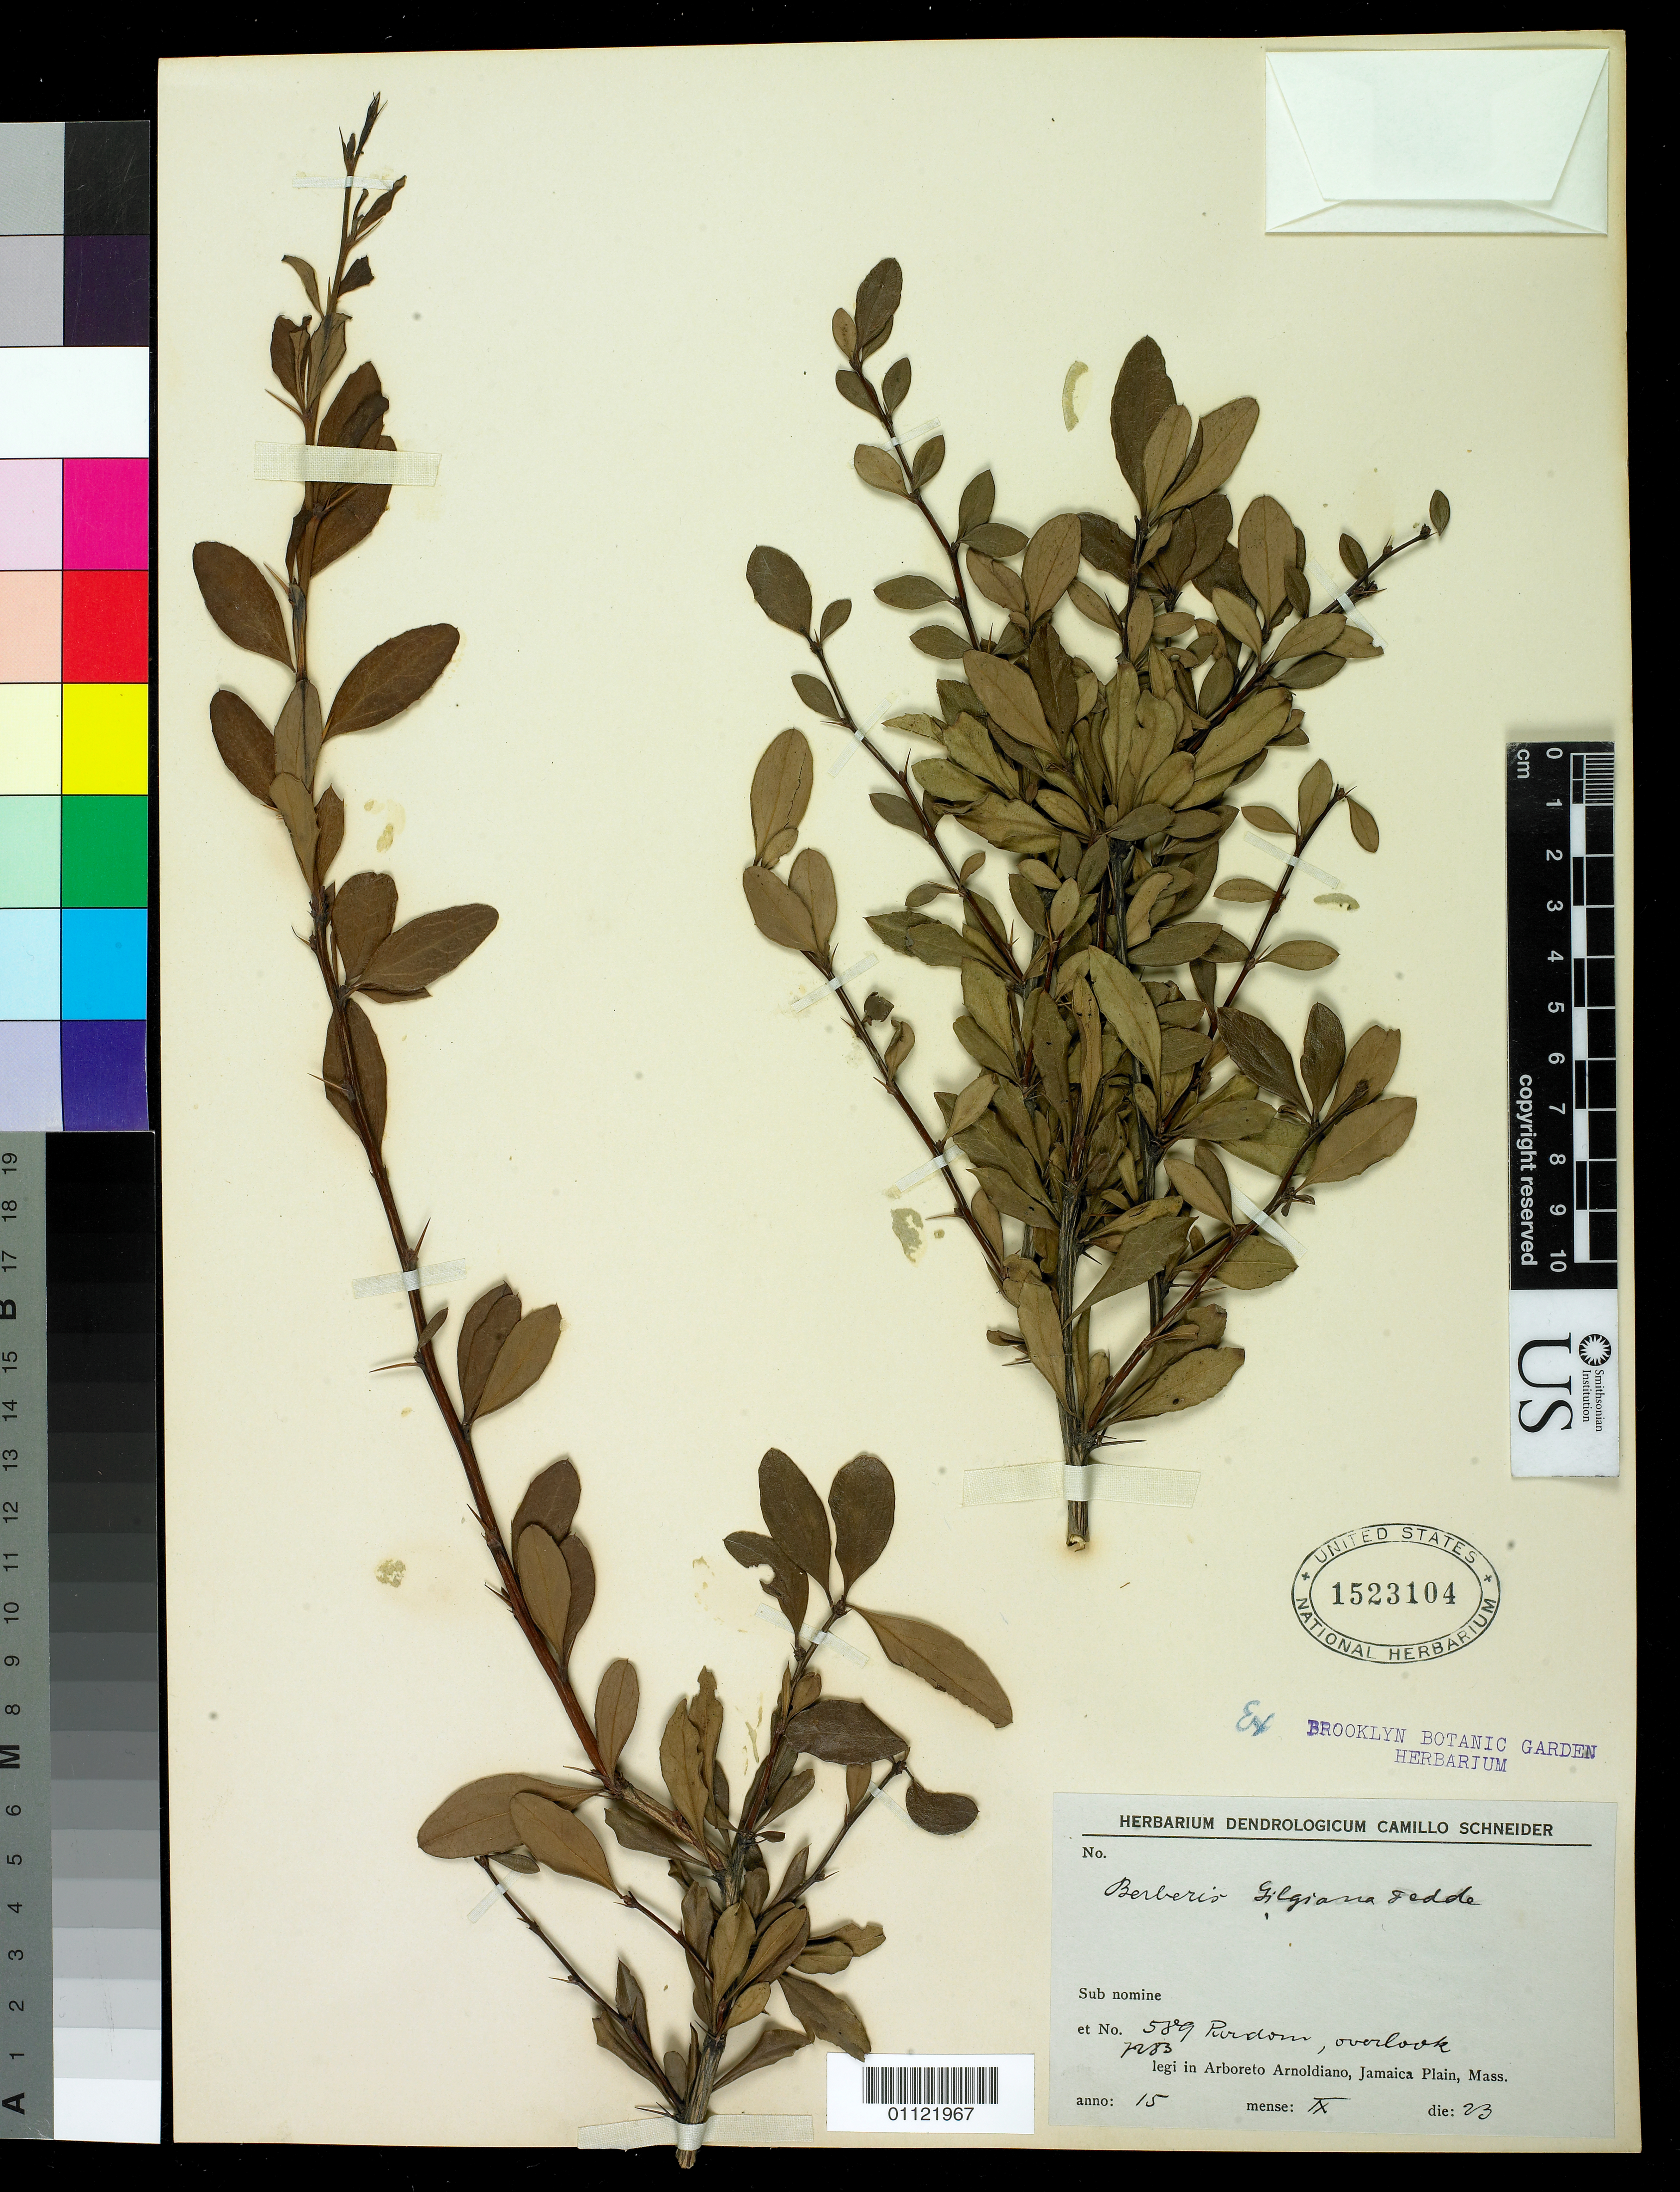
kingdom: Plantae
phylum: Tracheophyta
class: Magnoliopsida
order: Ranunculales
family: Berberidaceae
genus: Berberis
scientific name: Berberis gilgiana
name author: Fedde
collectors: C. K. Schneider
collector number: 589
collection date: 1915-09-23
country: United States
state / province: Massachusetts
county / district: Suffolk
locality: Arnold Arboretum,Jamaica Plain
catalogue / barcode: US 1523104